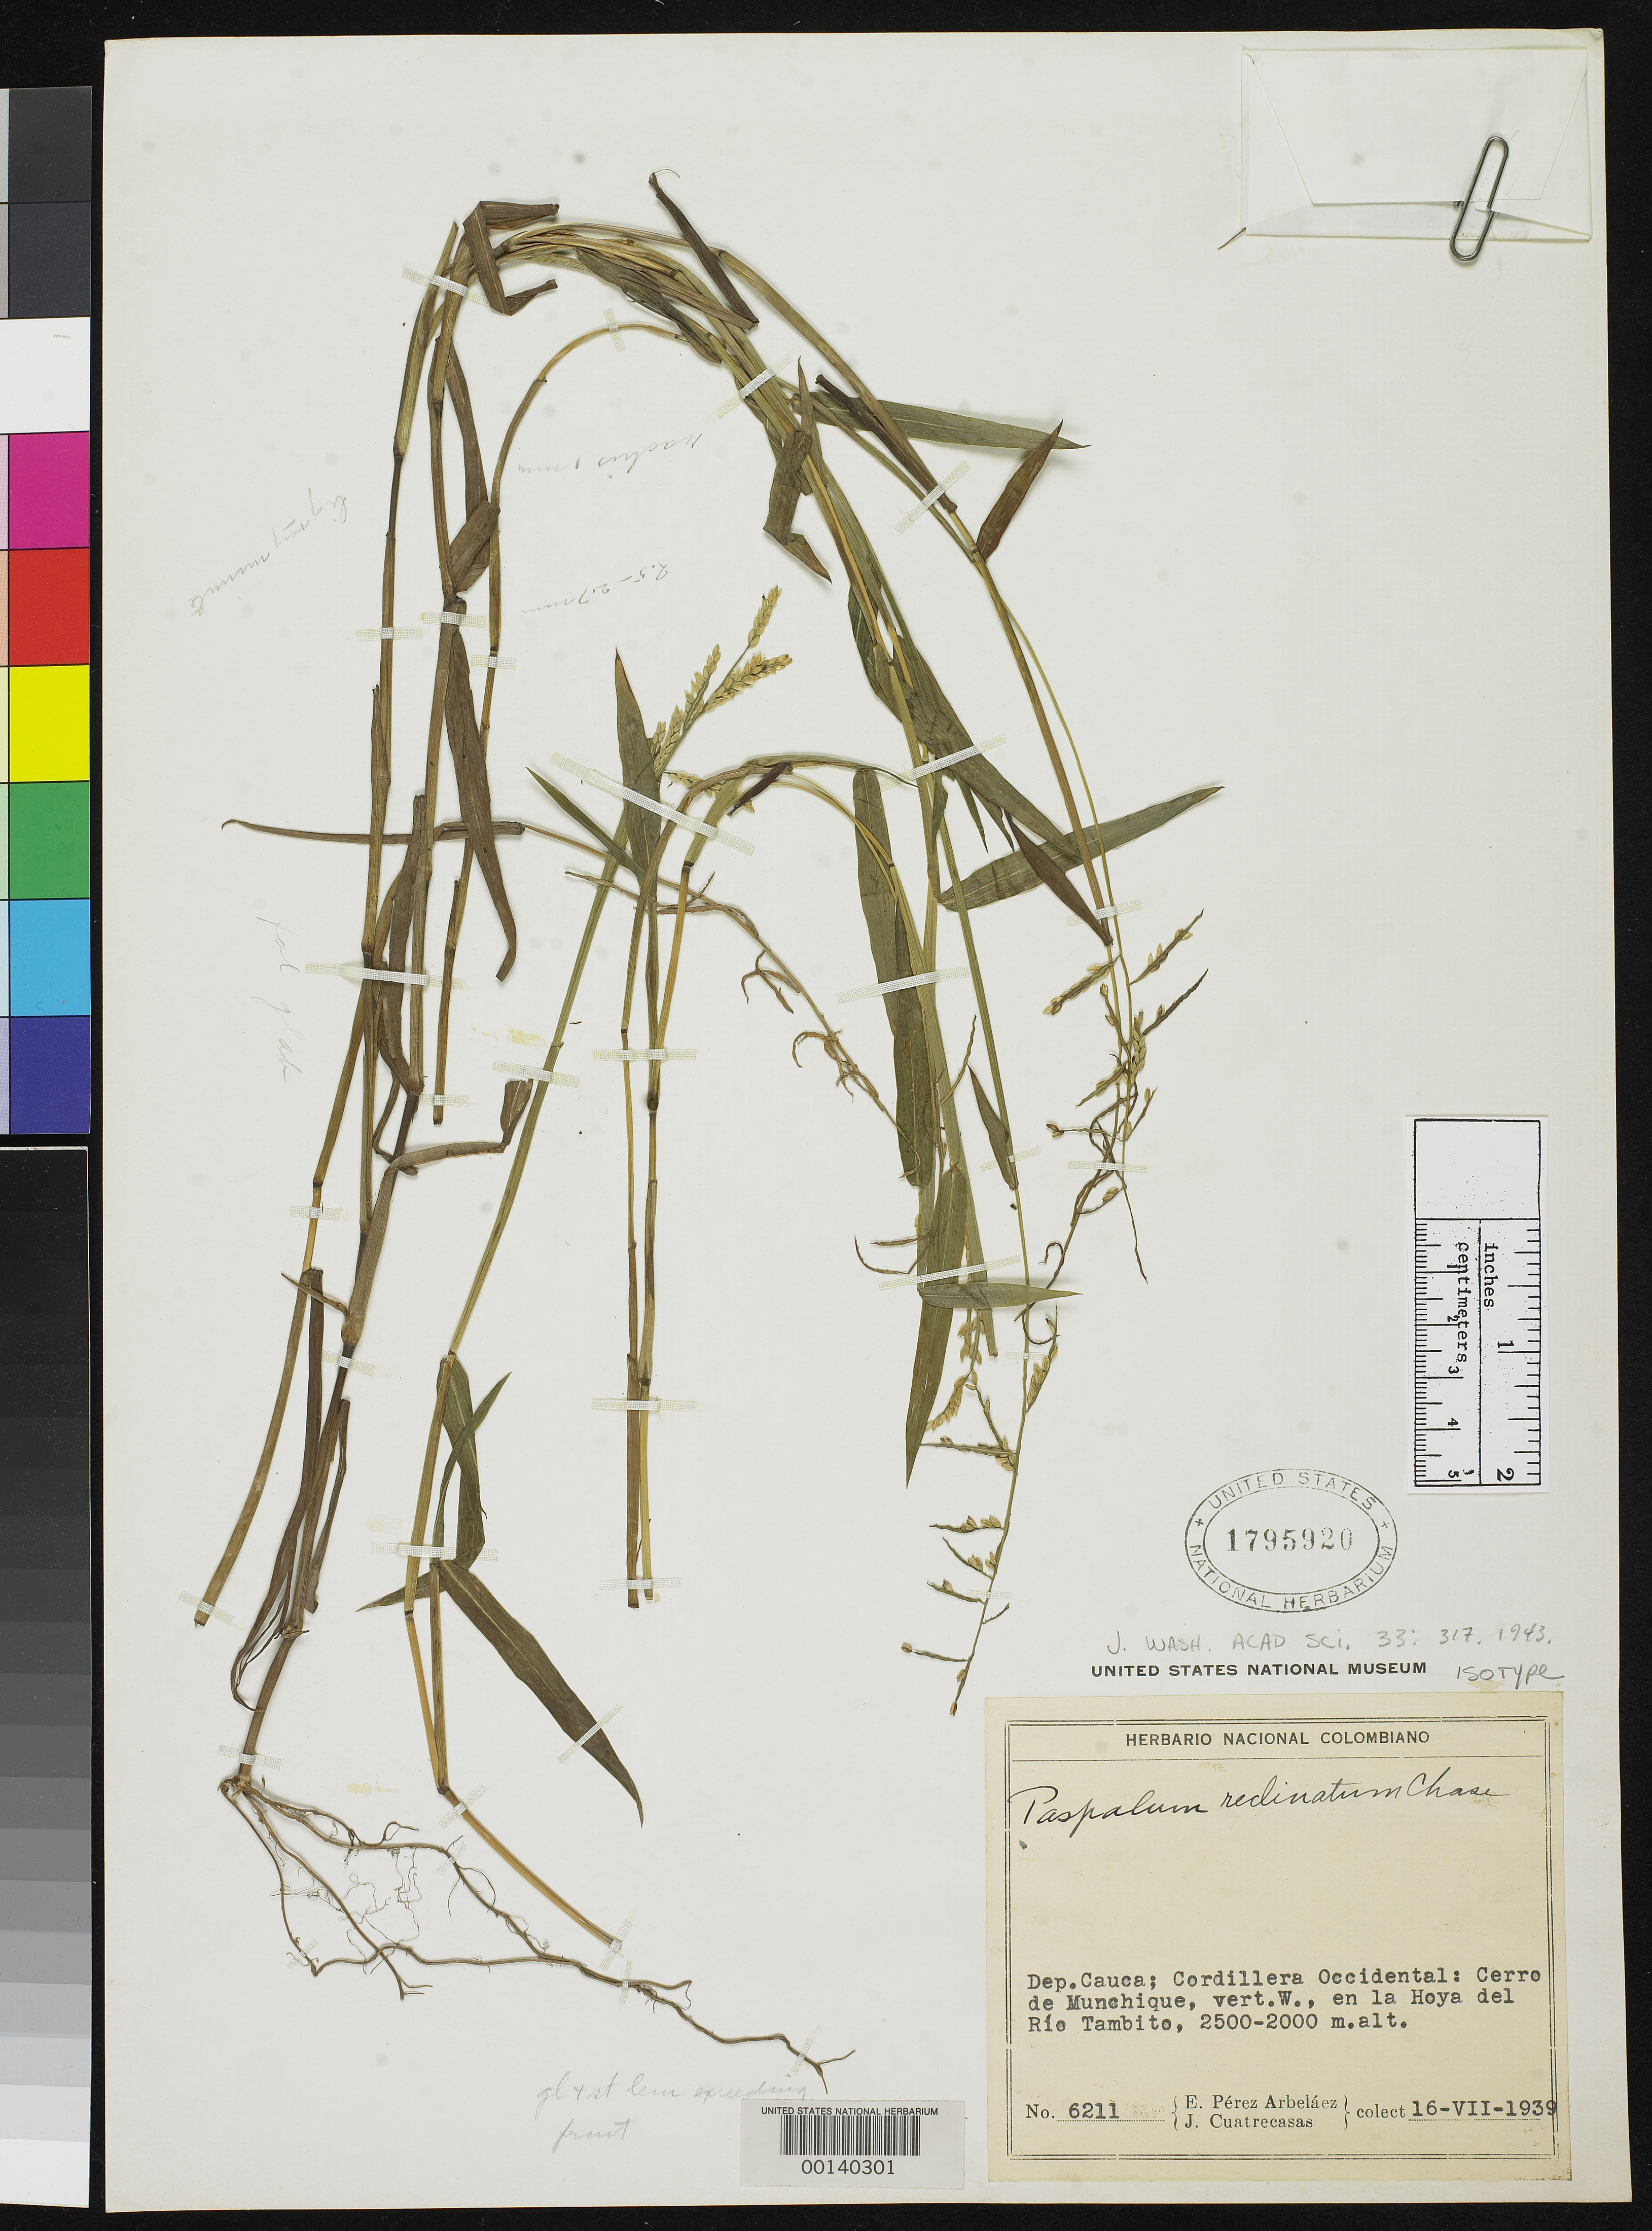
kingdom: Plantae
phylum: Tracheophyta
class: Liliopsida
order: Poales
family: Poaceae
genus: Paspalum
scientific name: Paspalum reclinatum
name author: Chase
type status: Isotype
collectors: E. Pérez Arbeláez & J. Cuatrecasas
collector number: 6211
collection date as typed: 16 Jul 1939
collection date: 1939-07-16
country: Colombia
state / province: Cauca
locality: Cordillera Occidental, Cerro de Munchique, Hoya del Rio Tambite.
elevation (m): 2000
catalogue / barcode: US 1795920